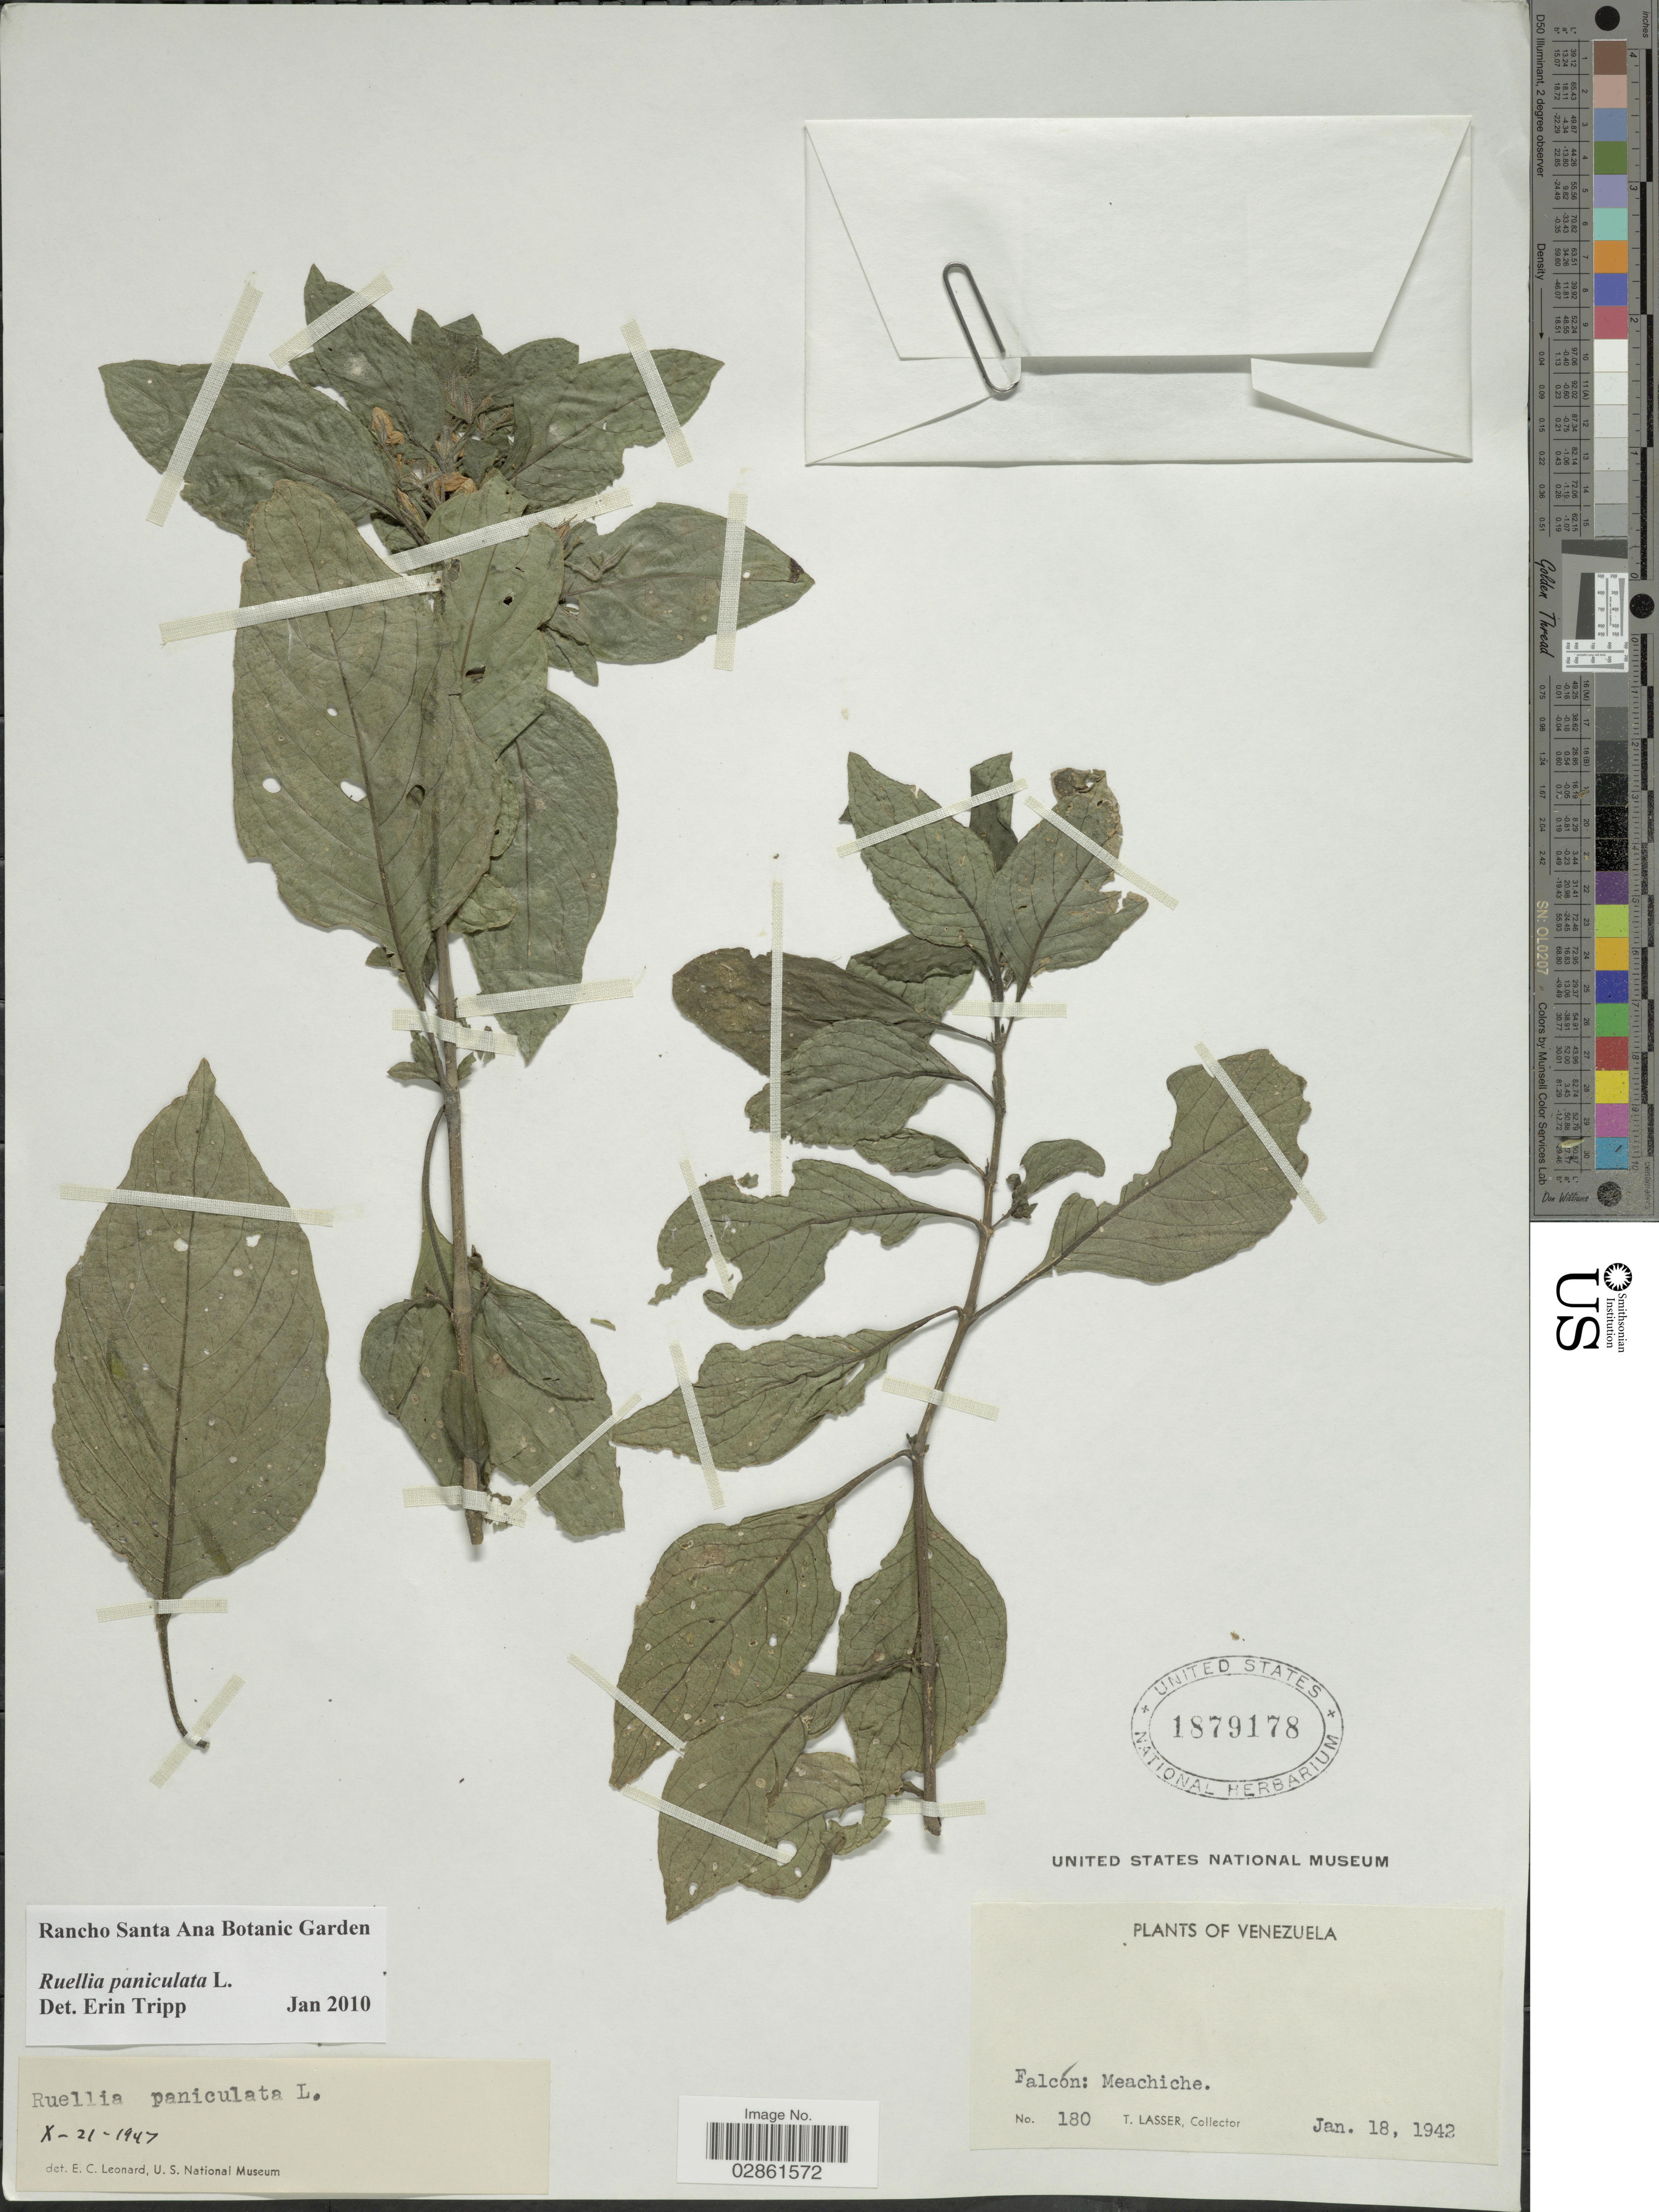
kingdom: Plantae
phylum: Tracheophyta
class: Magnoliopsida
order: Lamiales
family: Acanthaceae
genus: Ruellia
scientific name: Ruellia paniculata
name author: L.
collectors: T. Lasser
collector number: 180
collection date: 1942-01-18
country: Venezuela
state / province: Falcón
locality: Meachiche.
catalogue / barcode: US 1879178